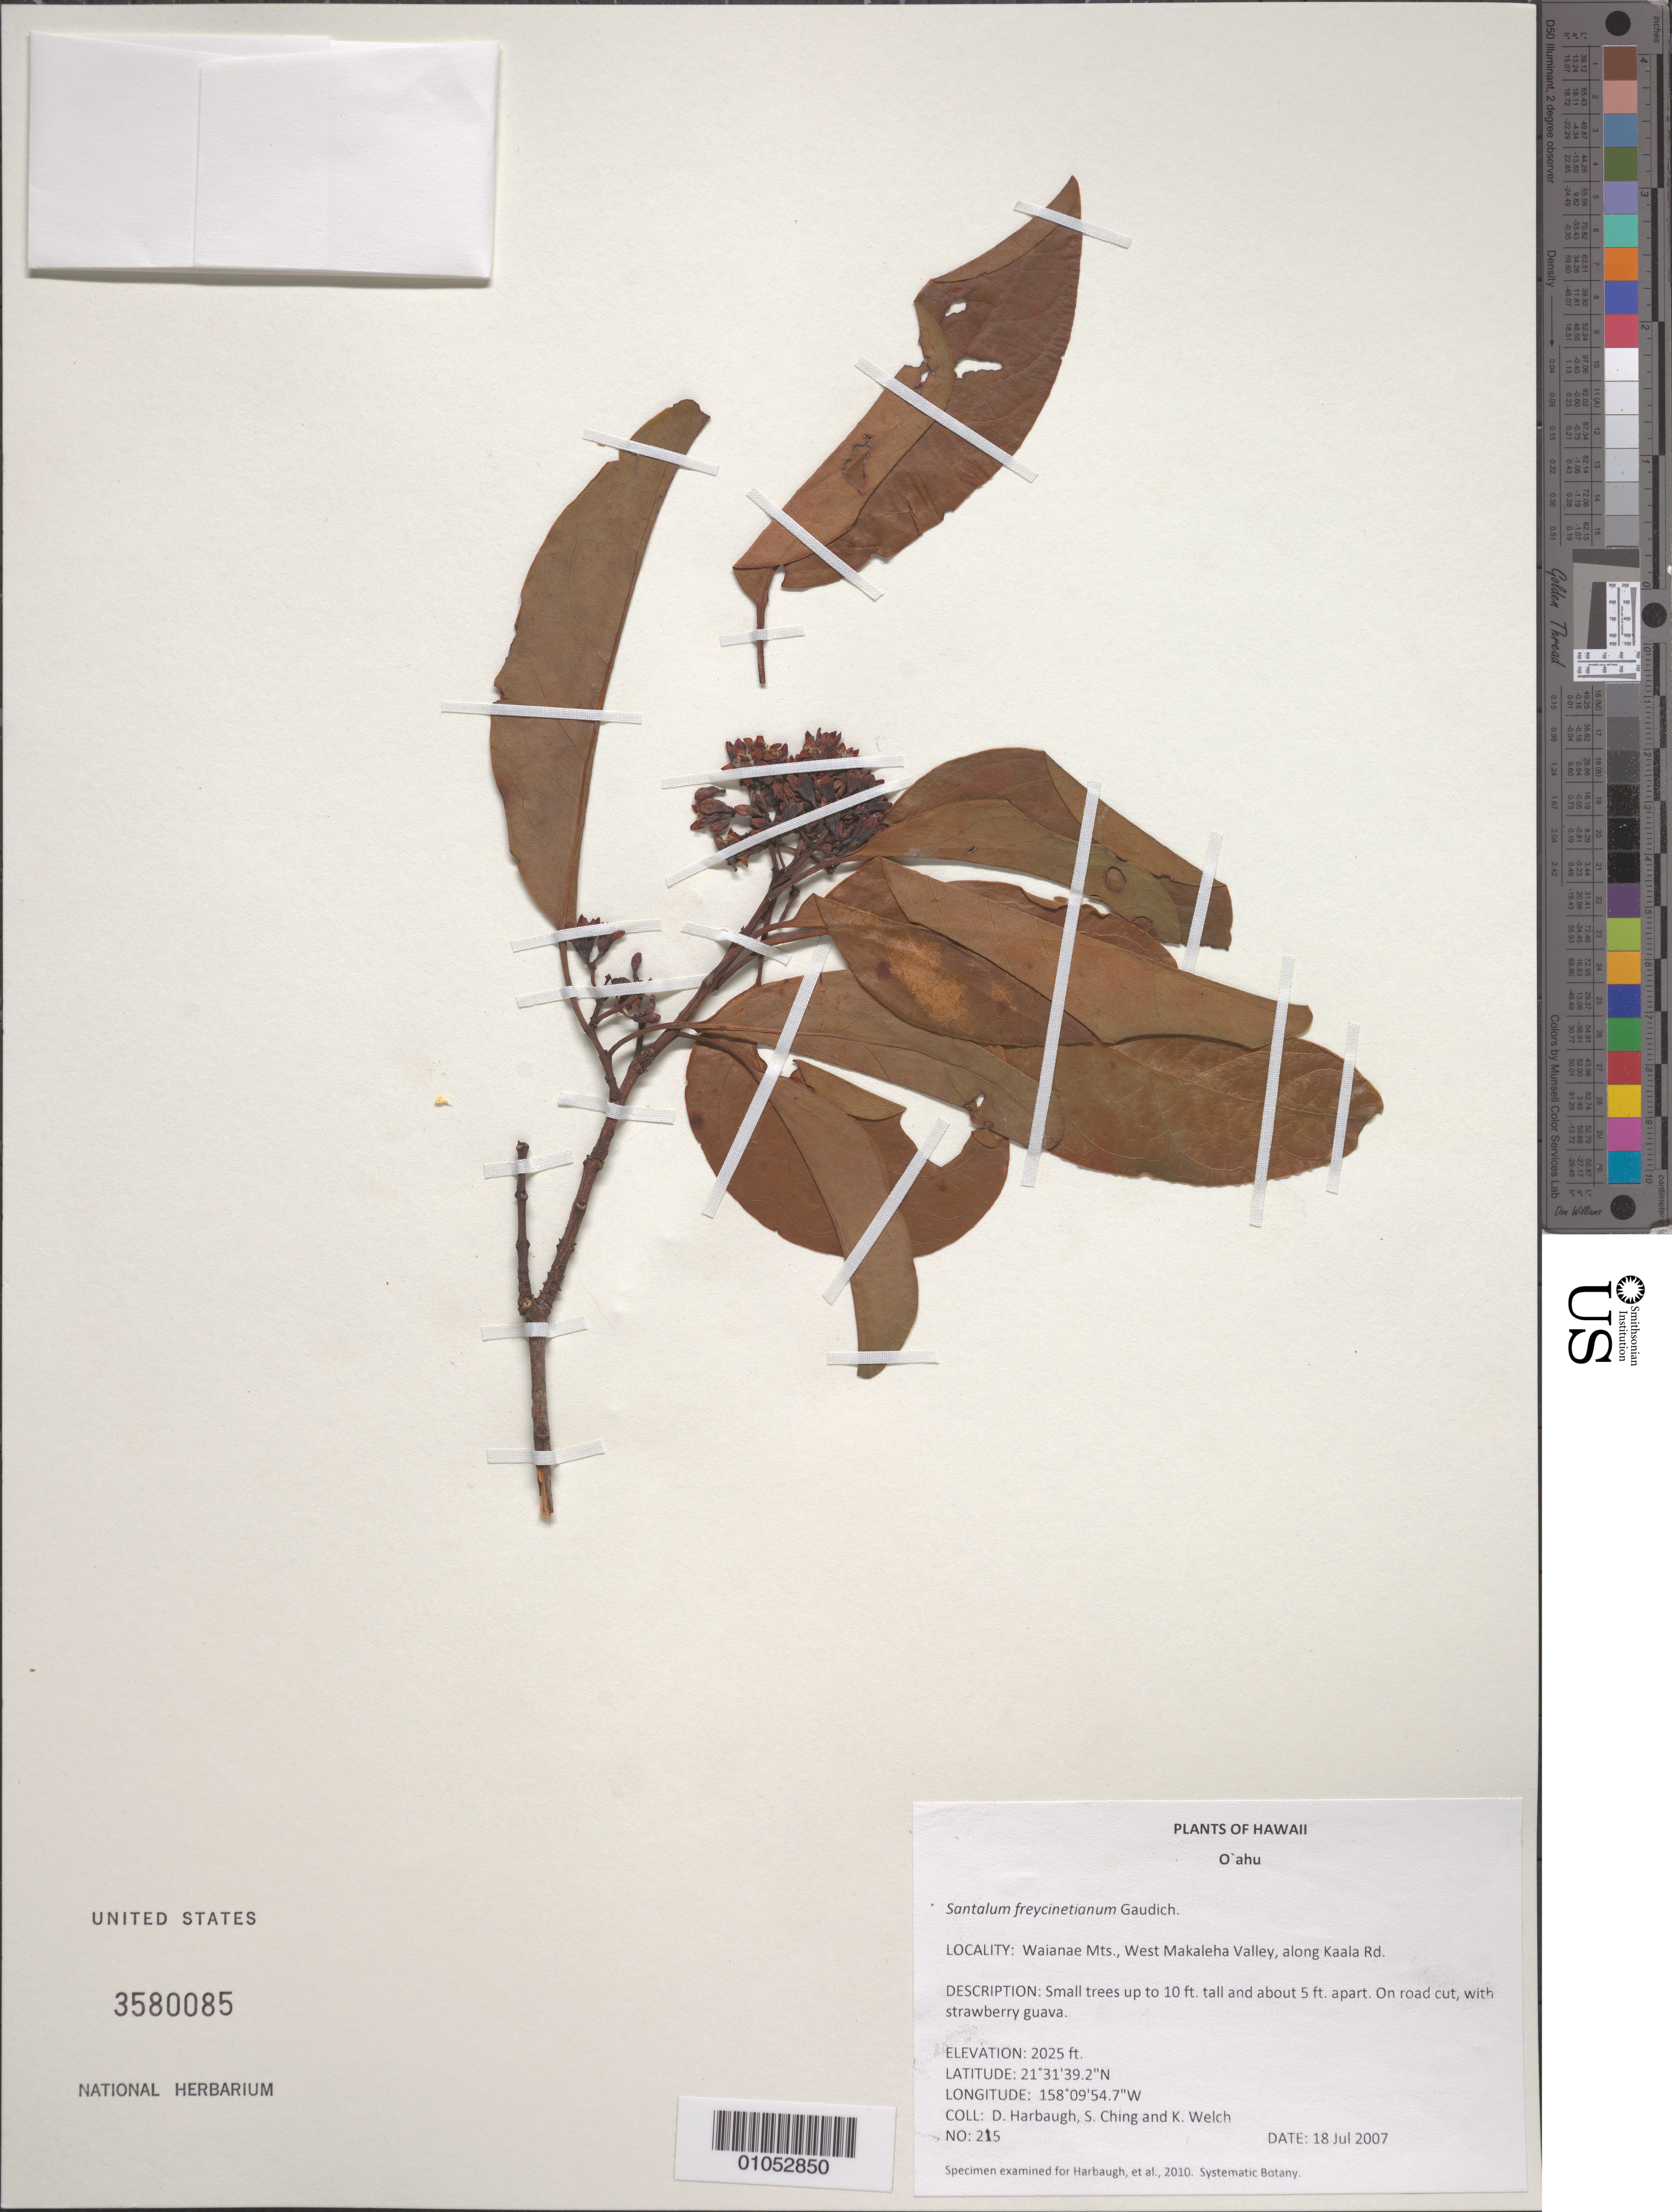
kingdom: Plantae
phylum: Tracheophyta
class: Magnoliopsida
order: Santalales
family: Santalaceae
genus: Santalum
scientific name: Santalum freycinetianum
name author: Gaudich.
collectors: D. Harbaugh, S. Ching & K. Welch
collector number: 215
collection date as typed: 18 Jul 2007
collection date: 2007-07-18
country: United States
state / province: Hawaii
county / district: Honolulu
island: Oahu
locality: Waianae Mts., West Makaleha Valley, along Kaala Rd.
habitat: On road cut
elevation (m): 617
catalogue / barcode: US 3580085